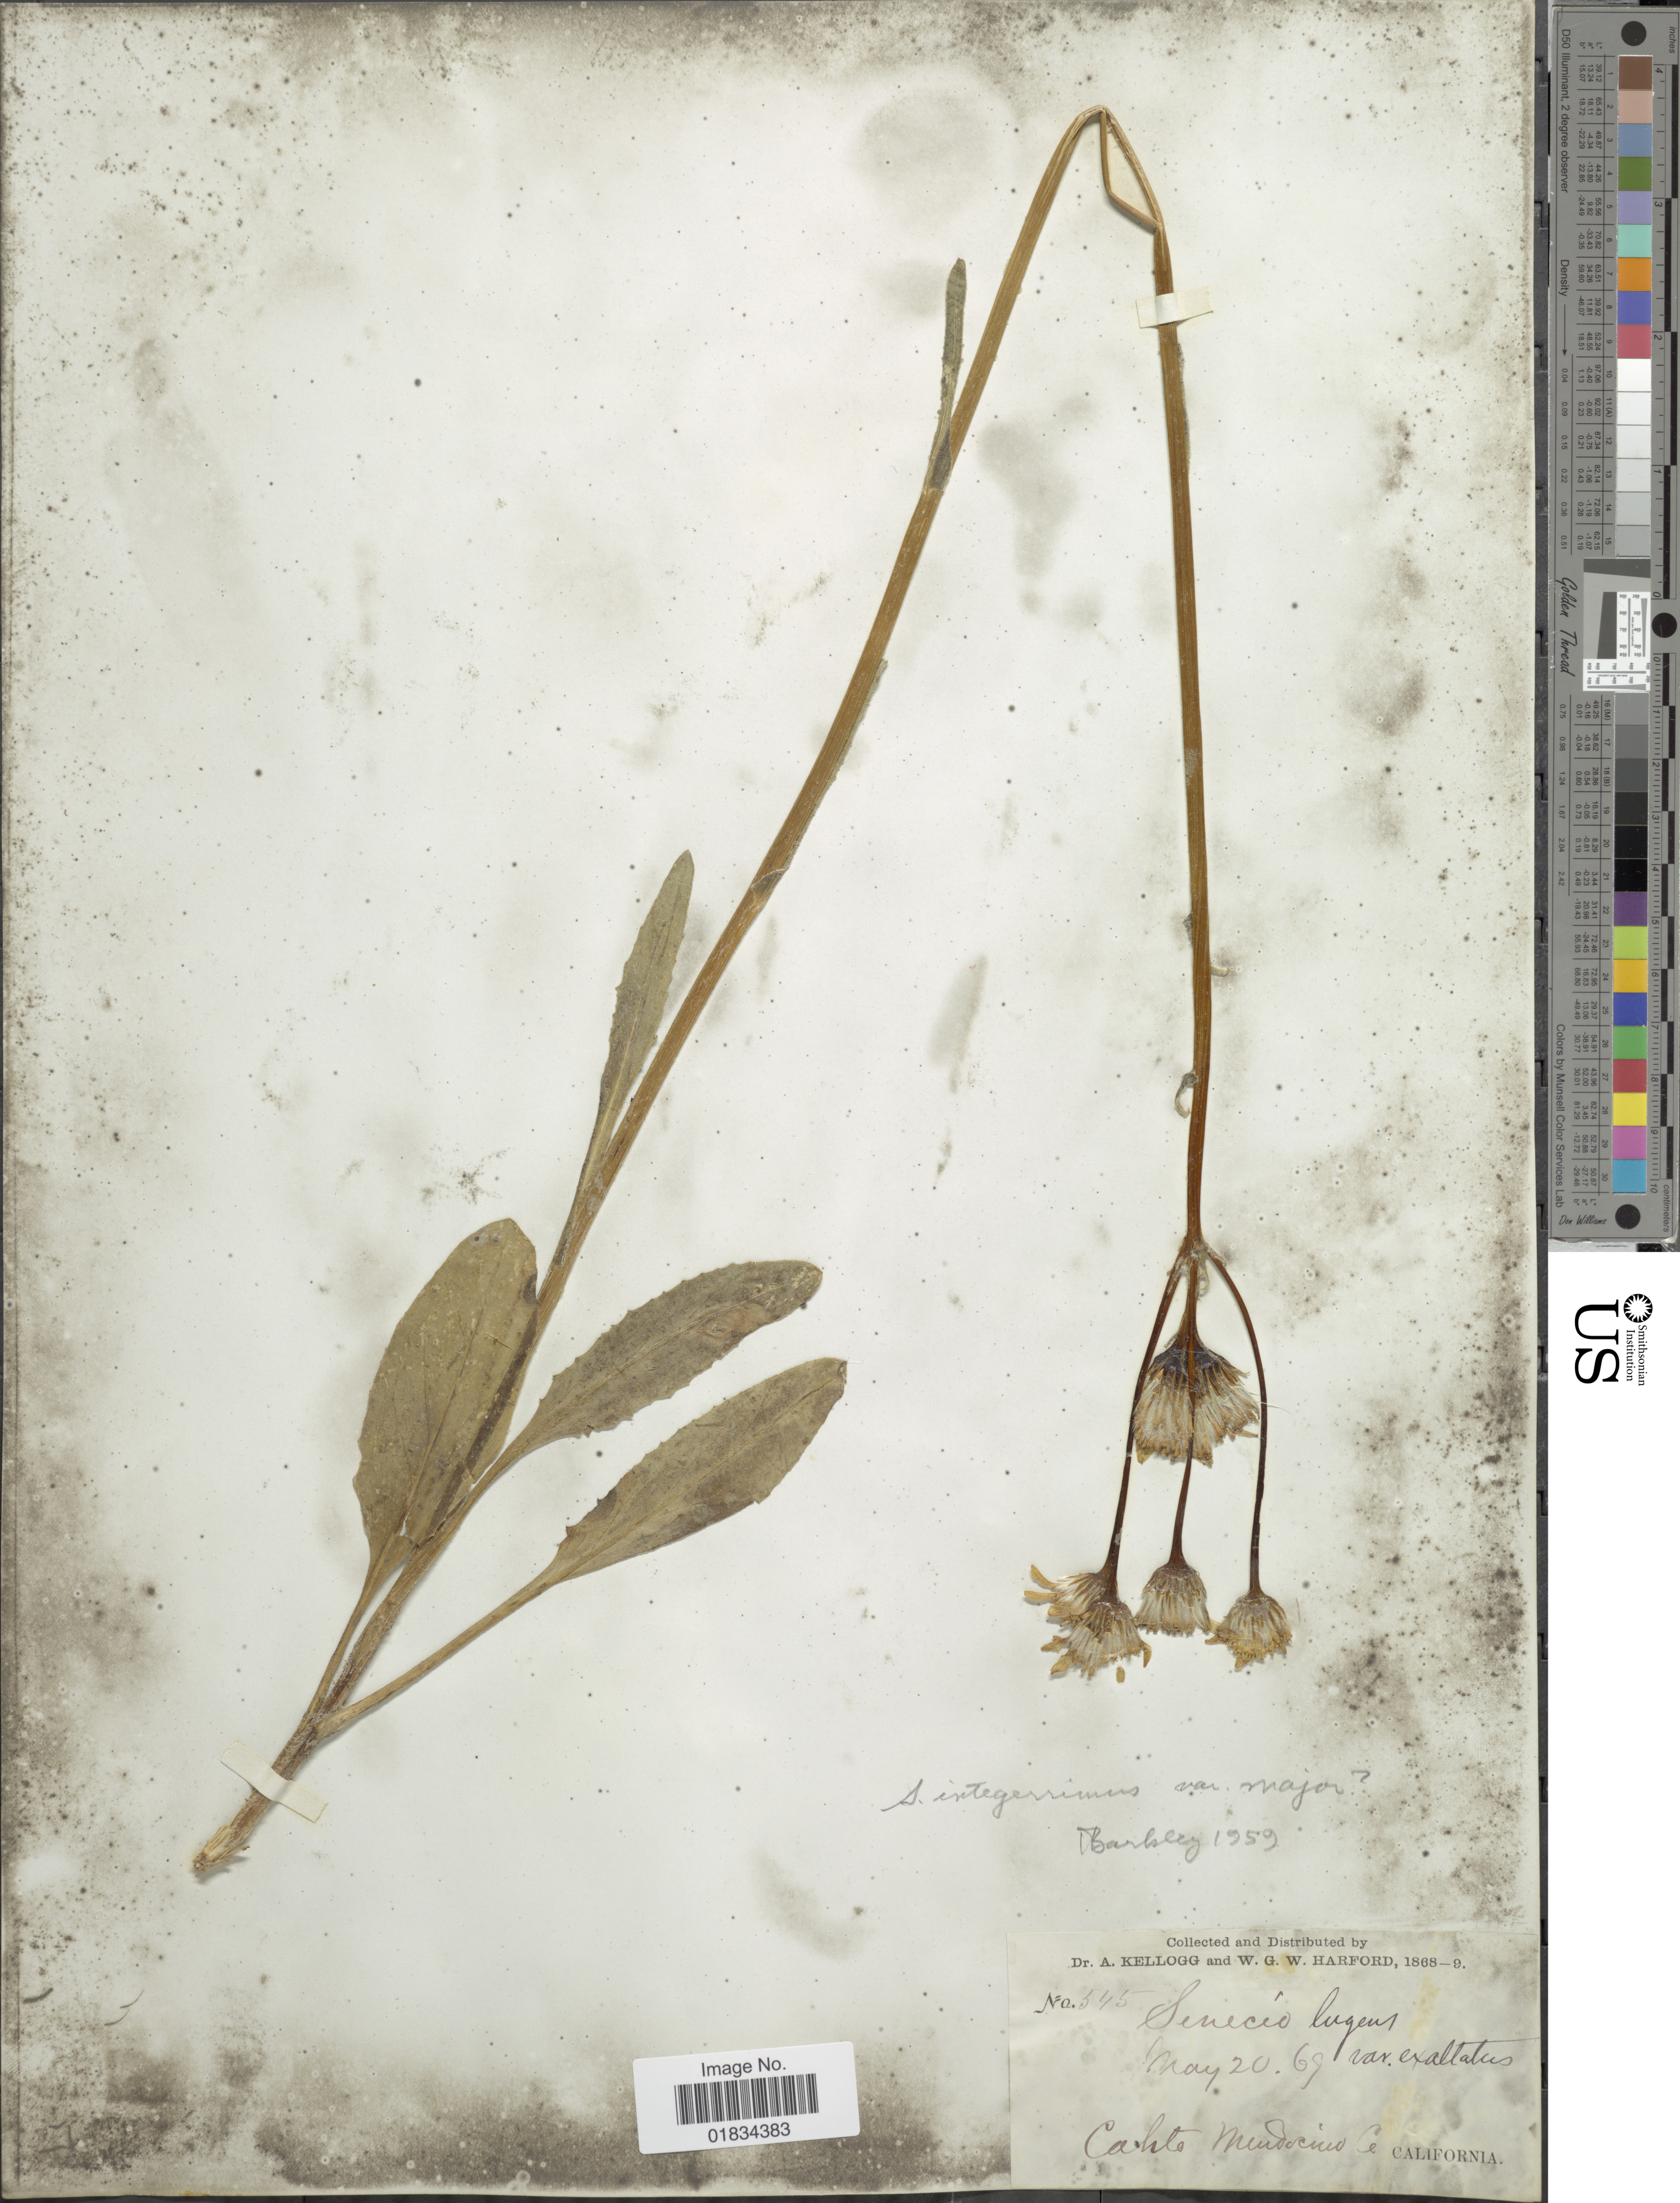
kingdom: Plantae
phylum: Tracheophyta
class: Magnoliopsida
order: Asterales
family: Asteraceae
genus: Senecio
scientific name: Senecio integerrimus var. major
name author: (A. Gray) Cronq.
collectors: A. Kellogg & W. G. W. Harford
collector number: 345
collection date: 1869-05-20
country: United States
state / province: California